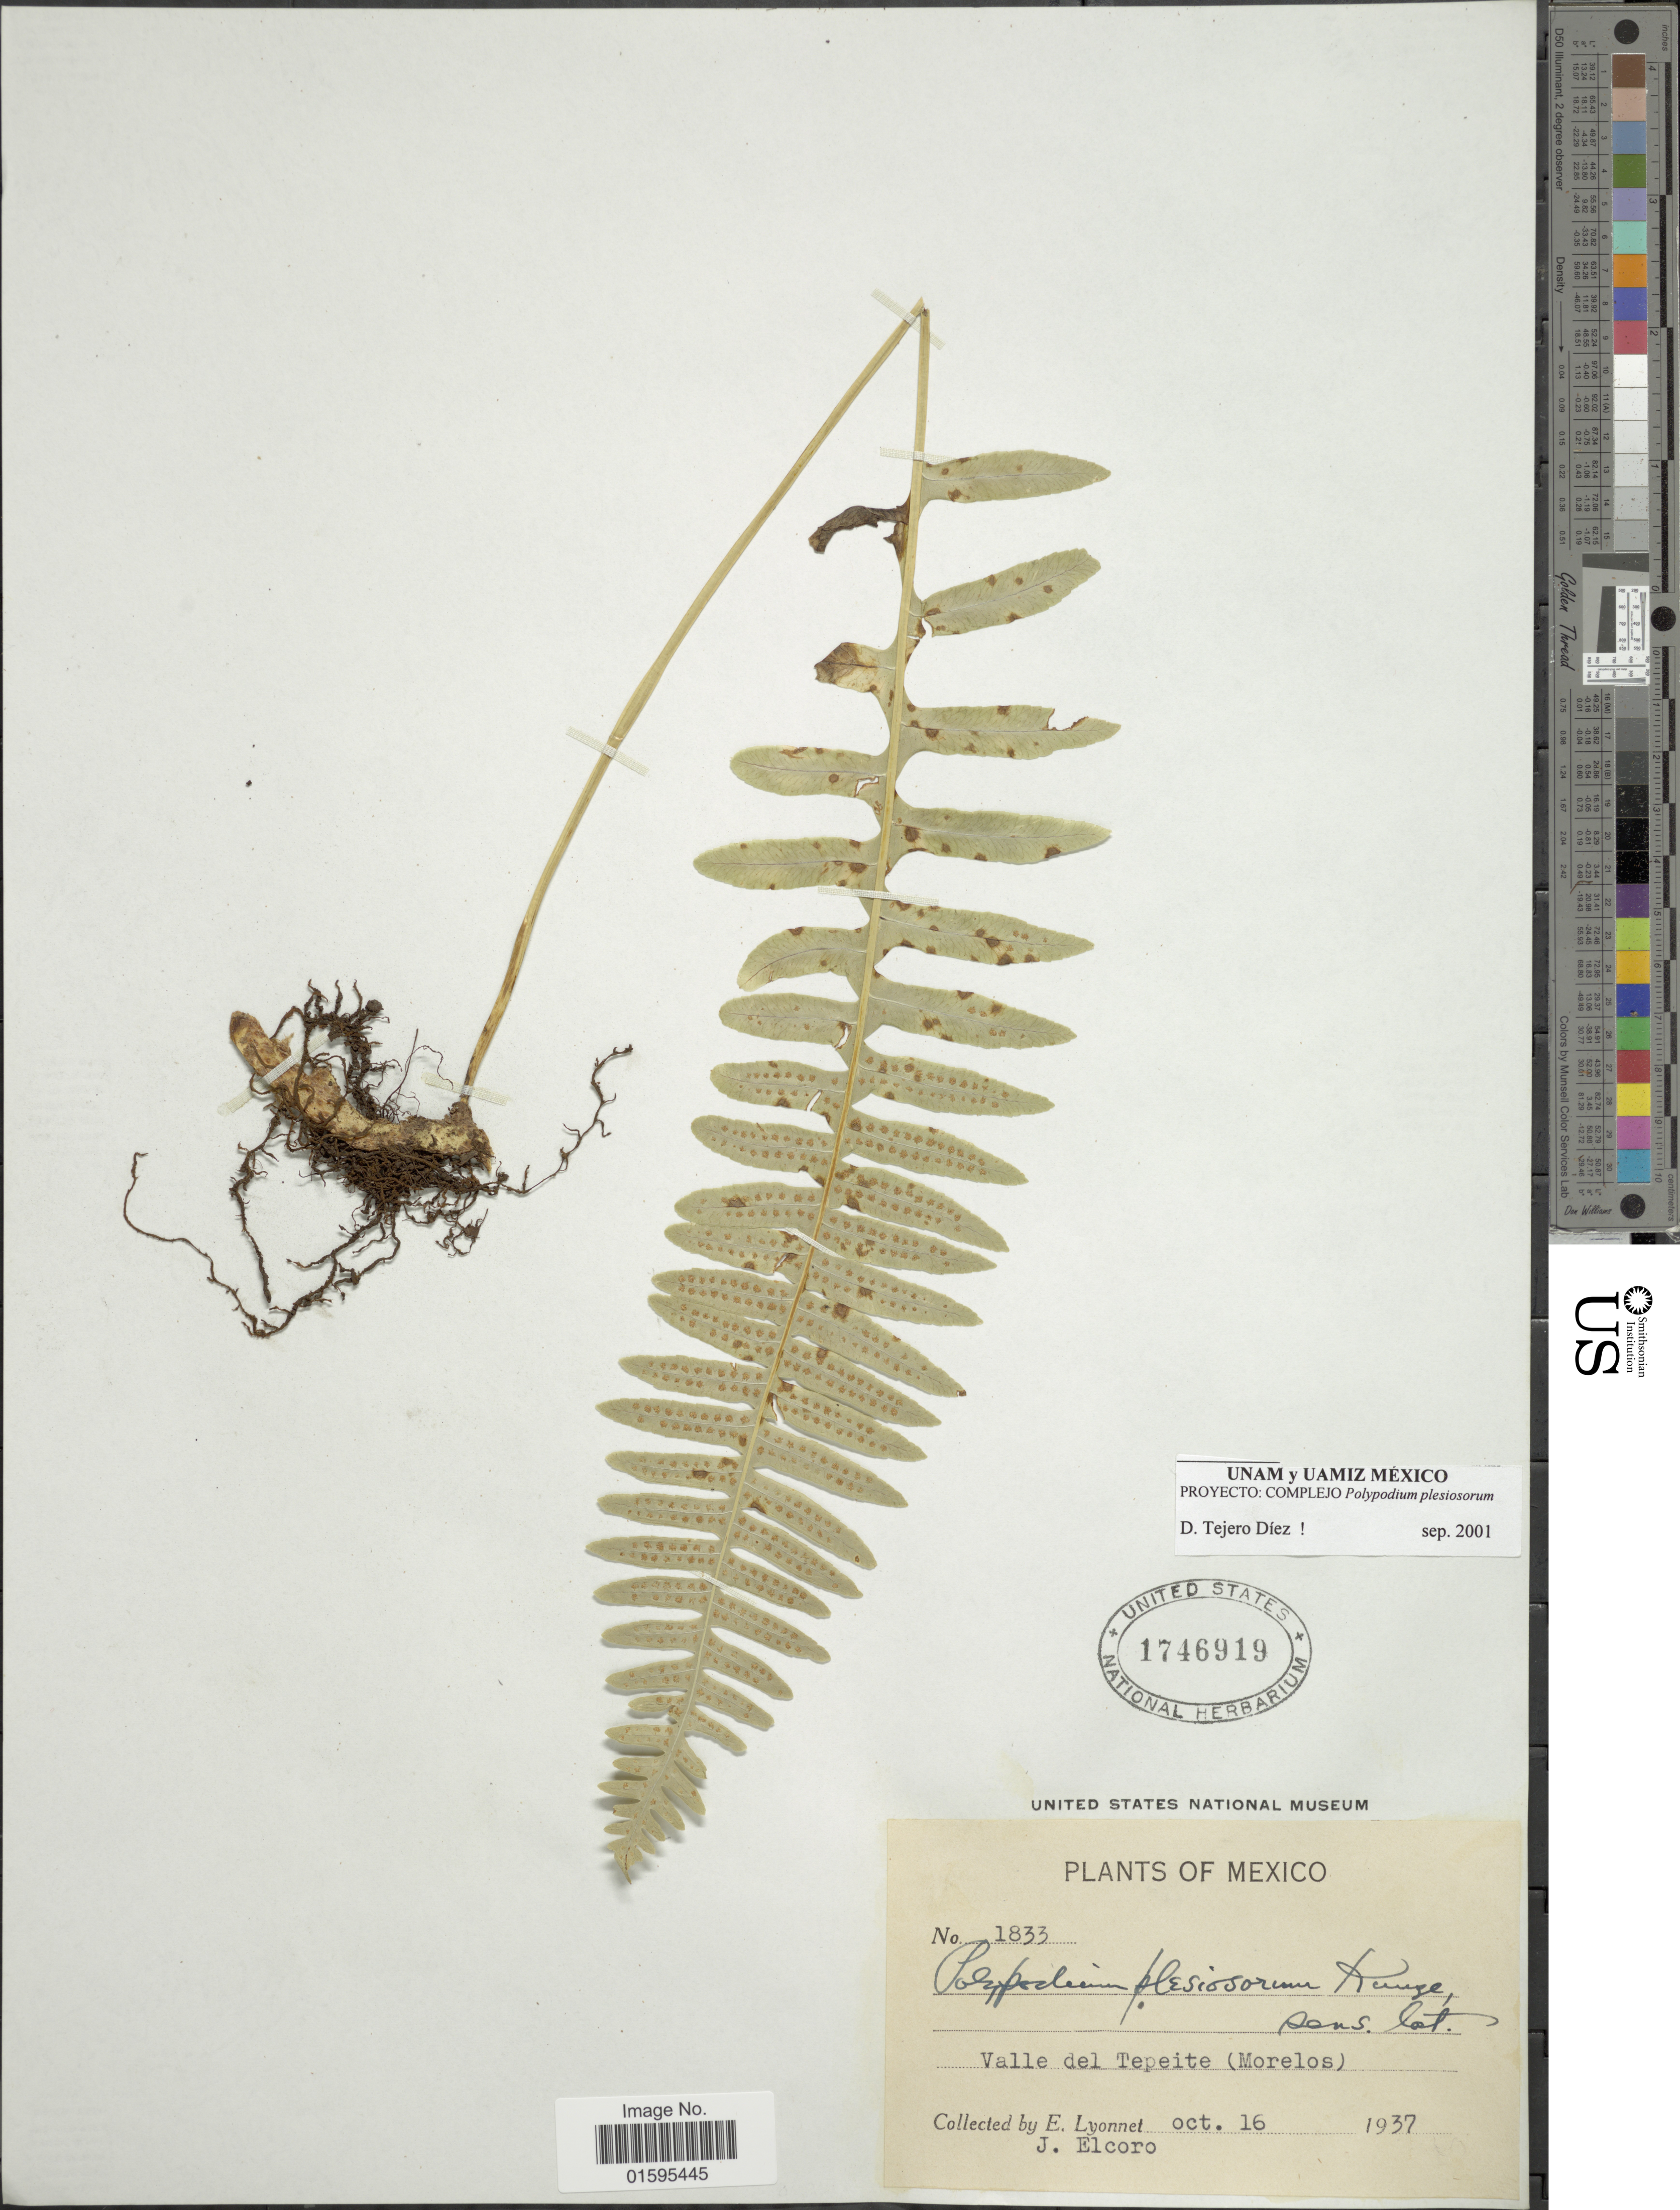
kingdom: Plantae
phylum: Tracheophyta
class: Polypodiopsida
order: Polypodiales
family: Polypodiaceae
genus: Polypodium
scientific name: Polypodium plesiosorum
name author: Kunze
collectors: E. Lyonnet & J. Elcoro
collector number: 1833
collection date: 1937-10-16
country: Mexico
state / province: Morelos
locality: Valle del Tepeite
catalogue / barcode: US 1746919